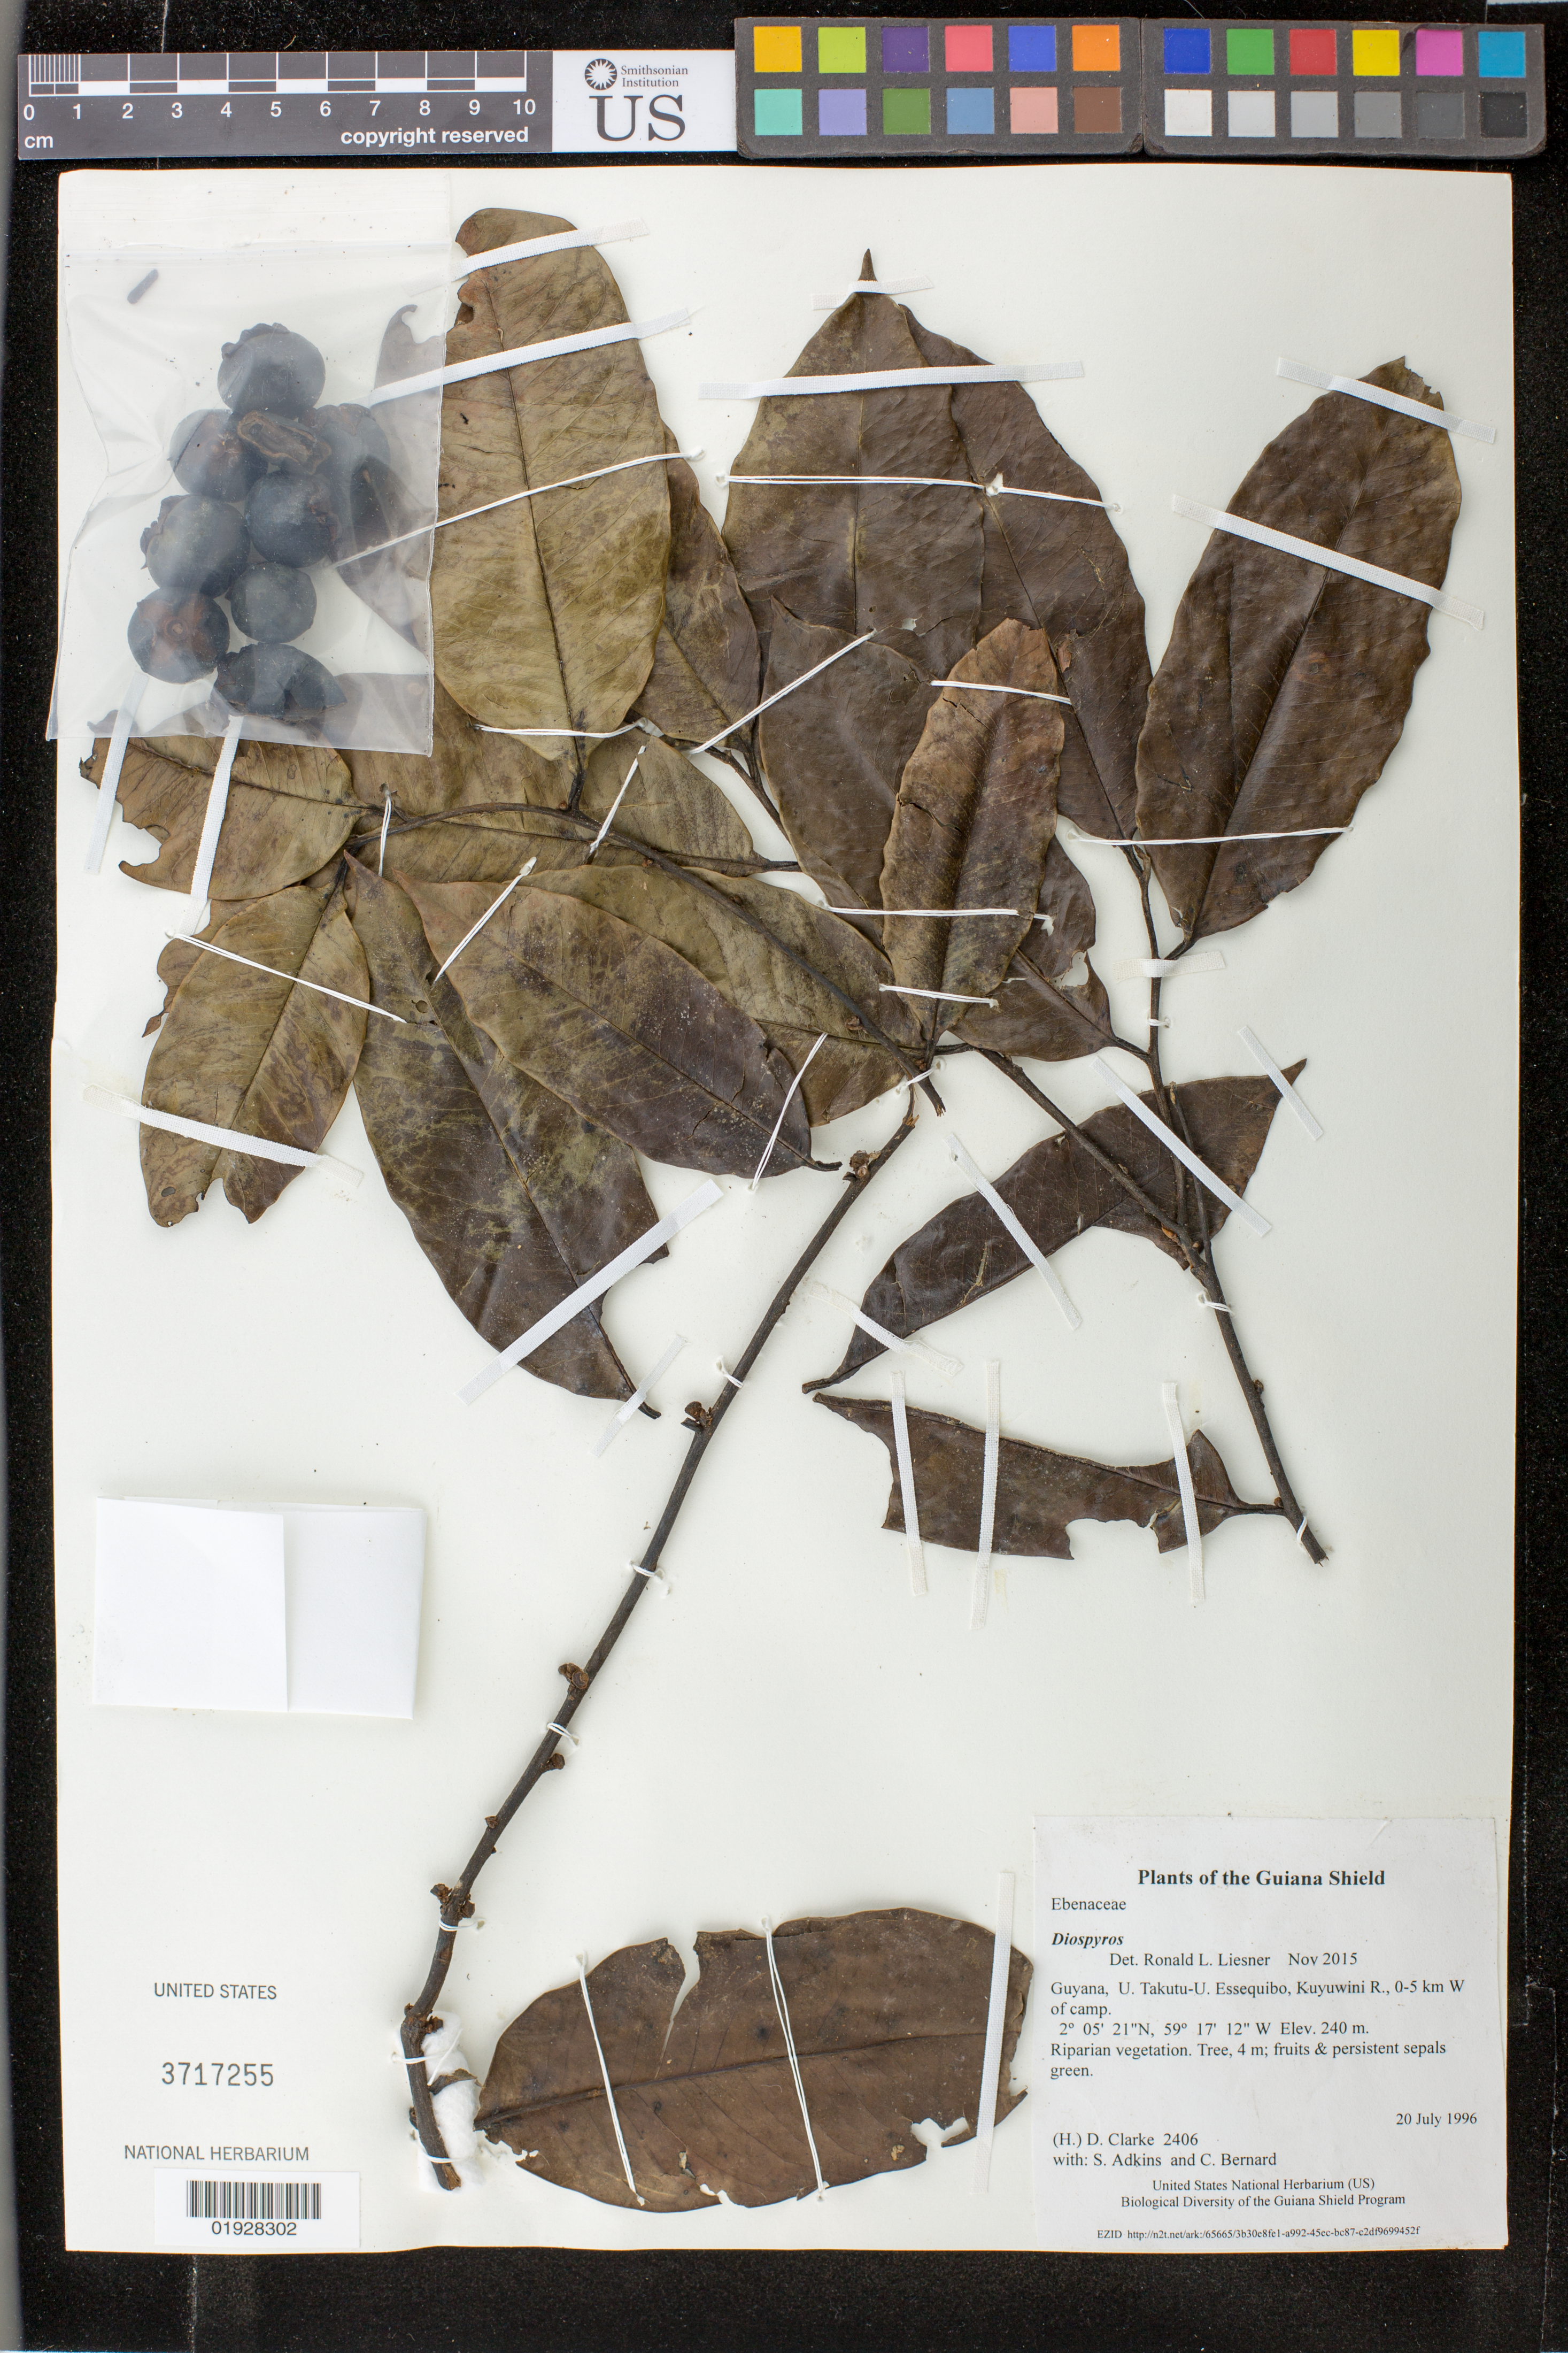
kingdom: Plantae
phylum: Tracheophyta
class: Magnoliopsida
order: Ericales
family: Ebenaceae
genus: Diospyros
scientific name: Diospyros sp.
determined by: Liesner, R. L.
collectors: H. D. Clarke, S. Adkins & C. Bernard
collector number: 2406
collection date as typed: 20 July 1996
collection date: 1996-07-20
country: Guyana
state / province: U. Takutu-U. Essequibo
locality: Kuyuwini R., 0-5 km W of camp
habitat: Riparian vegetation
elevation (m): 240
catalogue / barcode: US 3717255